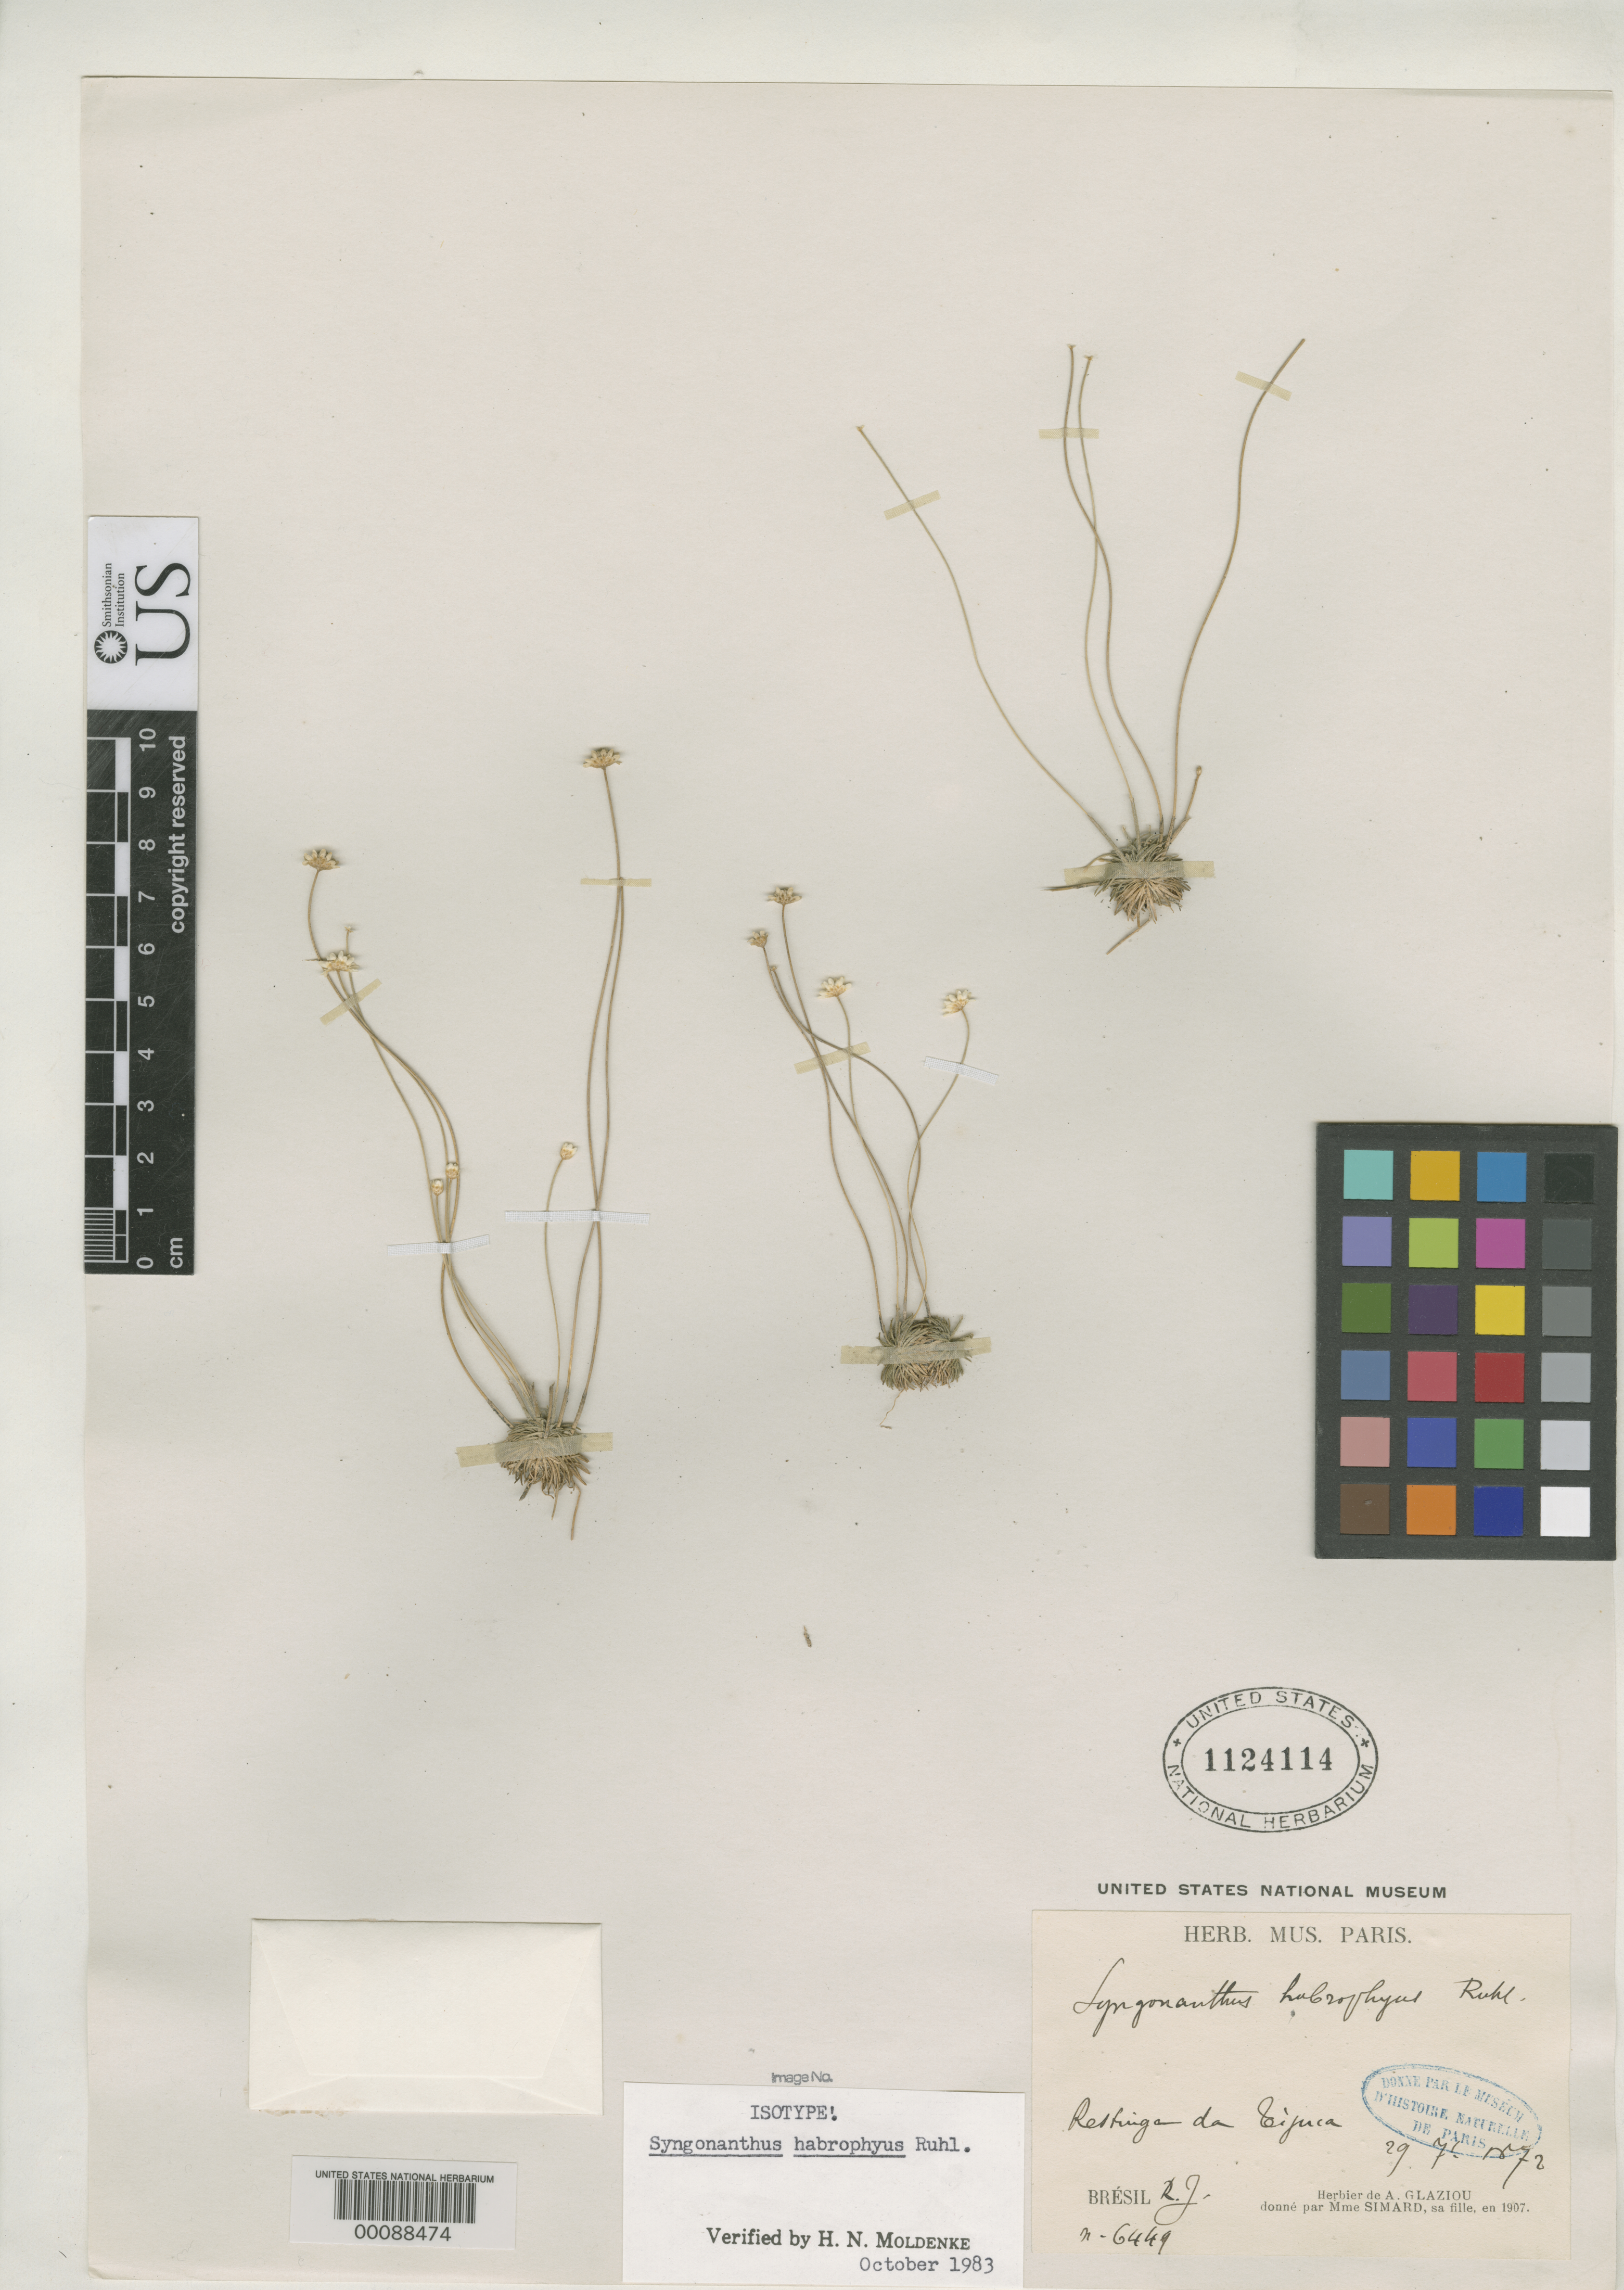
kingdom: Plantae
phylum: Tracheophyta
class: Liliopsida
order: Poales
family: Eriocaulaceae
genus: Syngonanthus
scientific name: Syngonanthus habrophyus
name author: Ruhland in Engl.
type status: Isotype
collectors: A. F. M. Glaziou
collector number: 6449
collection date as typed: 29 Jul 1972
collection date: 1972-07-29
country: Brazil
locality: Restinga da Tijuca.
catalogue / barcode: US 1124114